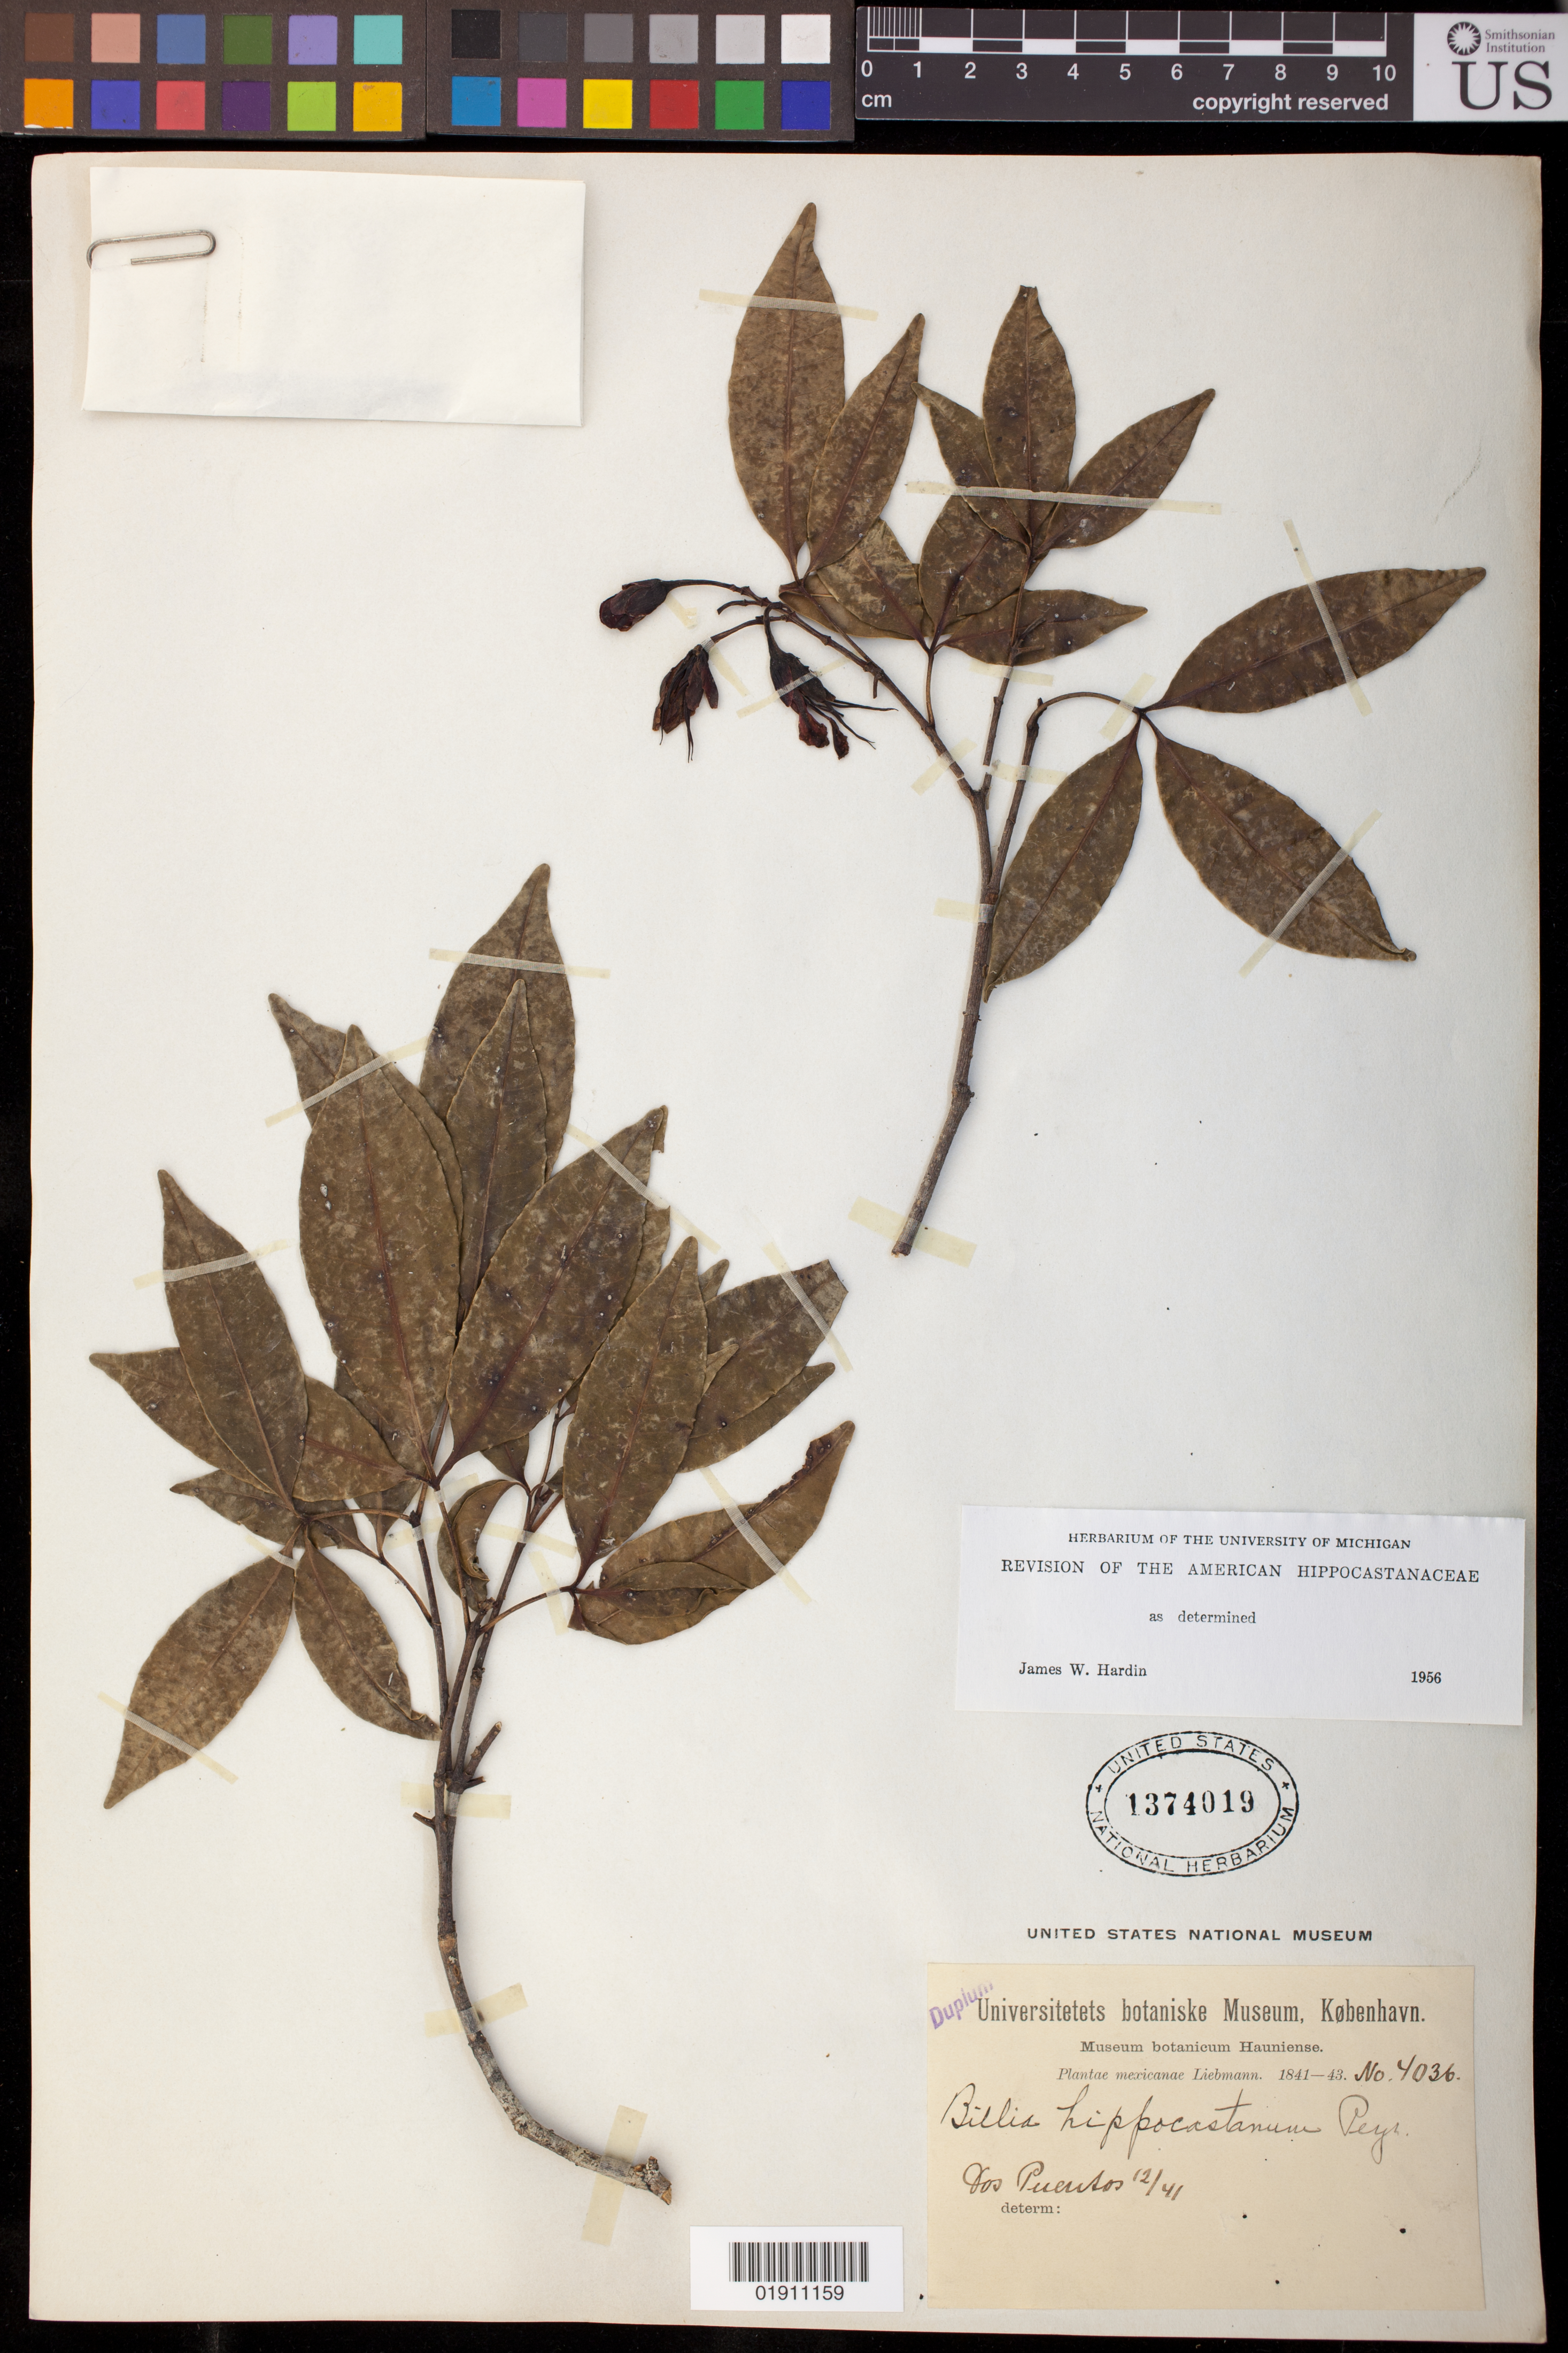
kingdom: Plantae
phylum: Tracheophyta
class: Magnoliopsida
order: Sapindales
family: Sapindaceae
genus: Billia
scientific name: Billia hippocastanum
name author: Peyr.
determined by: Hardin, J. W.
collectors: F. M. Liebmann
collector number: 4036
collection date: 1841-12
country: Mexico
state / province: Veracruz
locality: Dos Puentes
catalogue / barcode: US 1374019